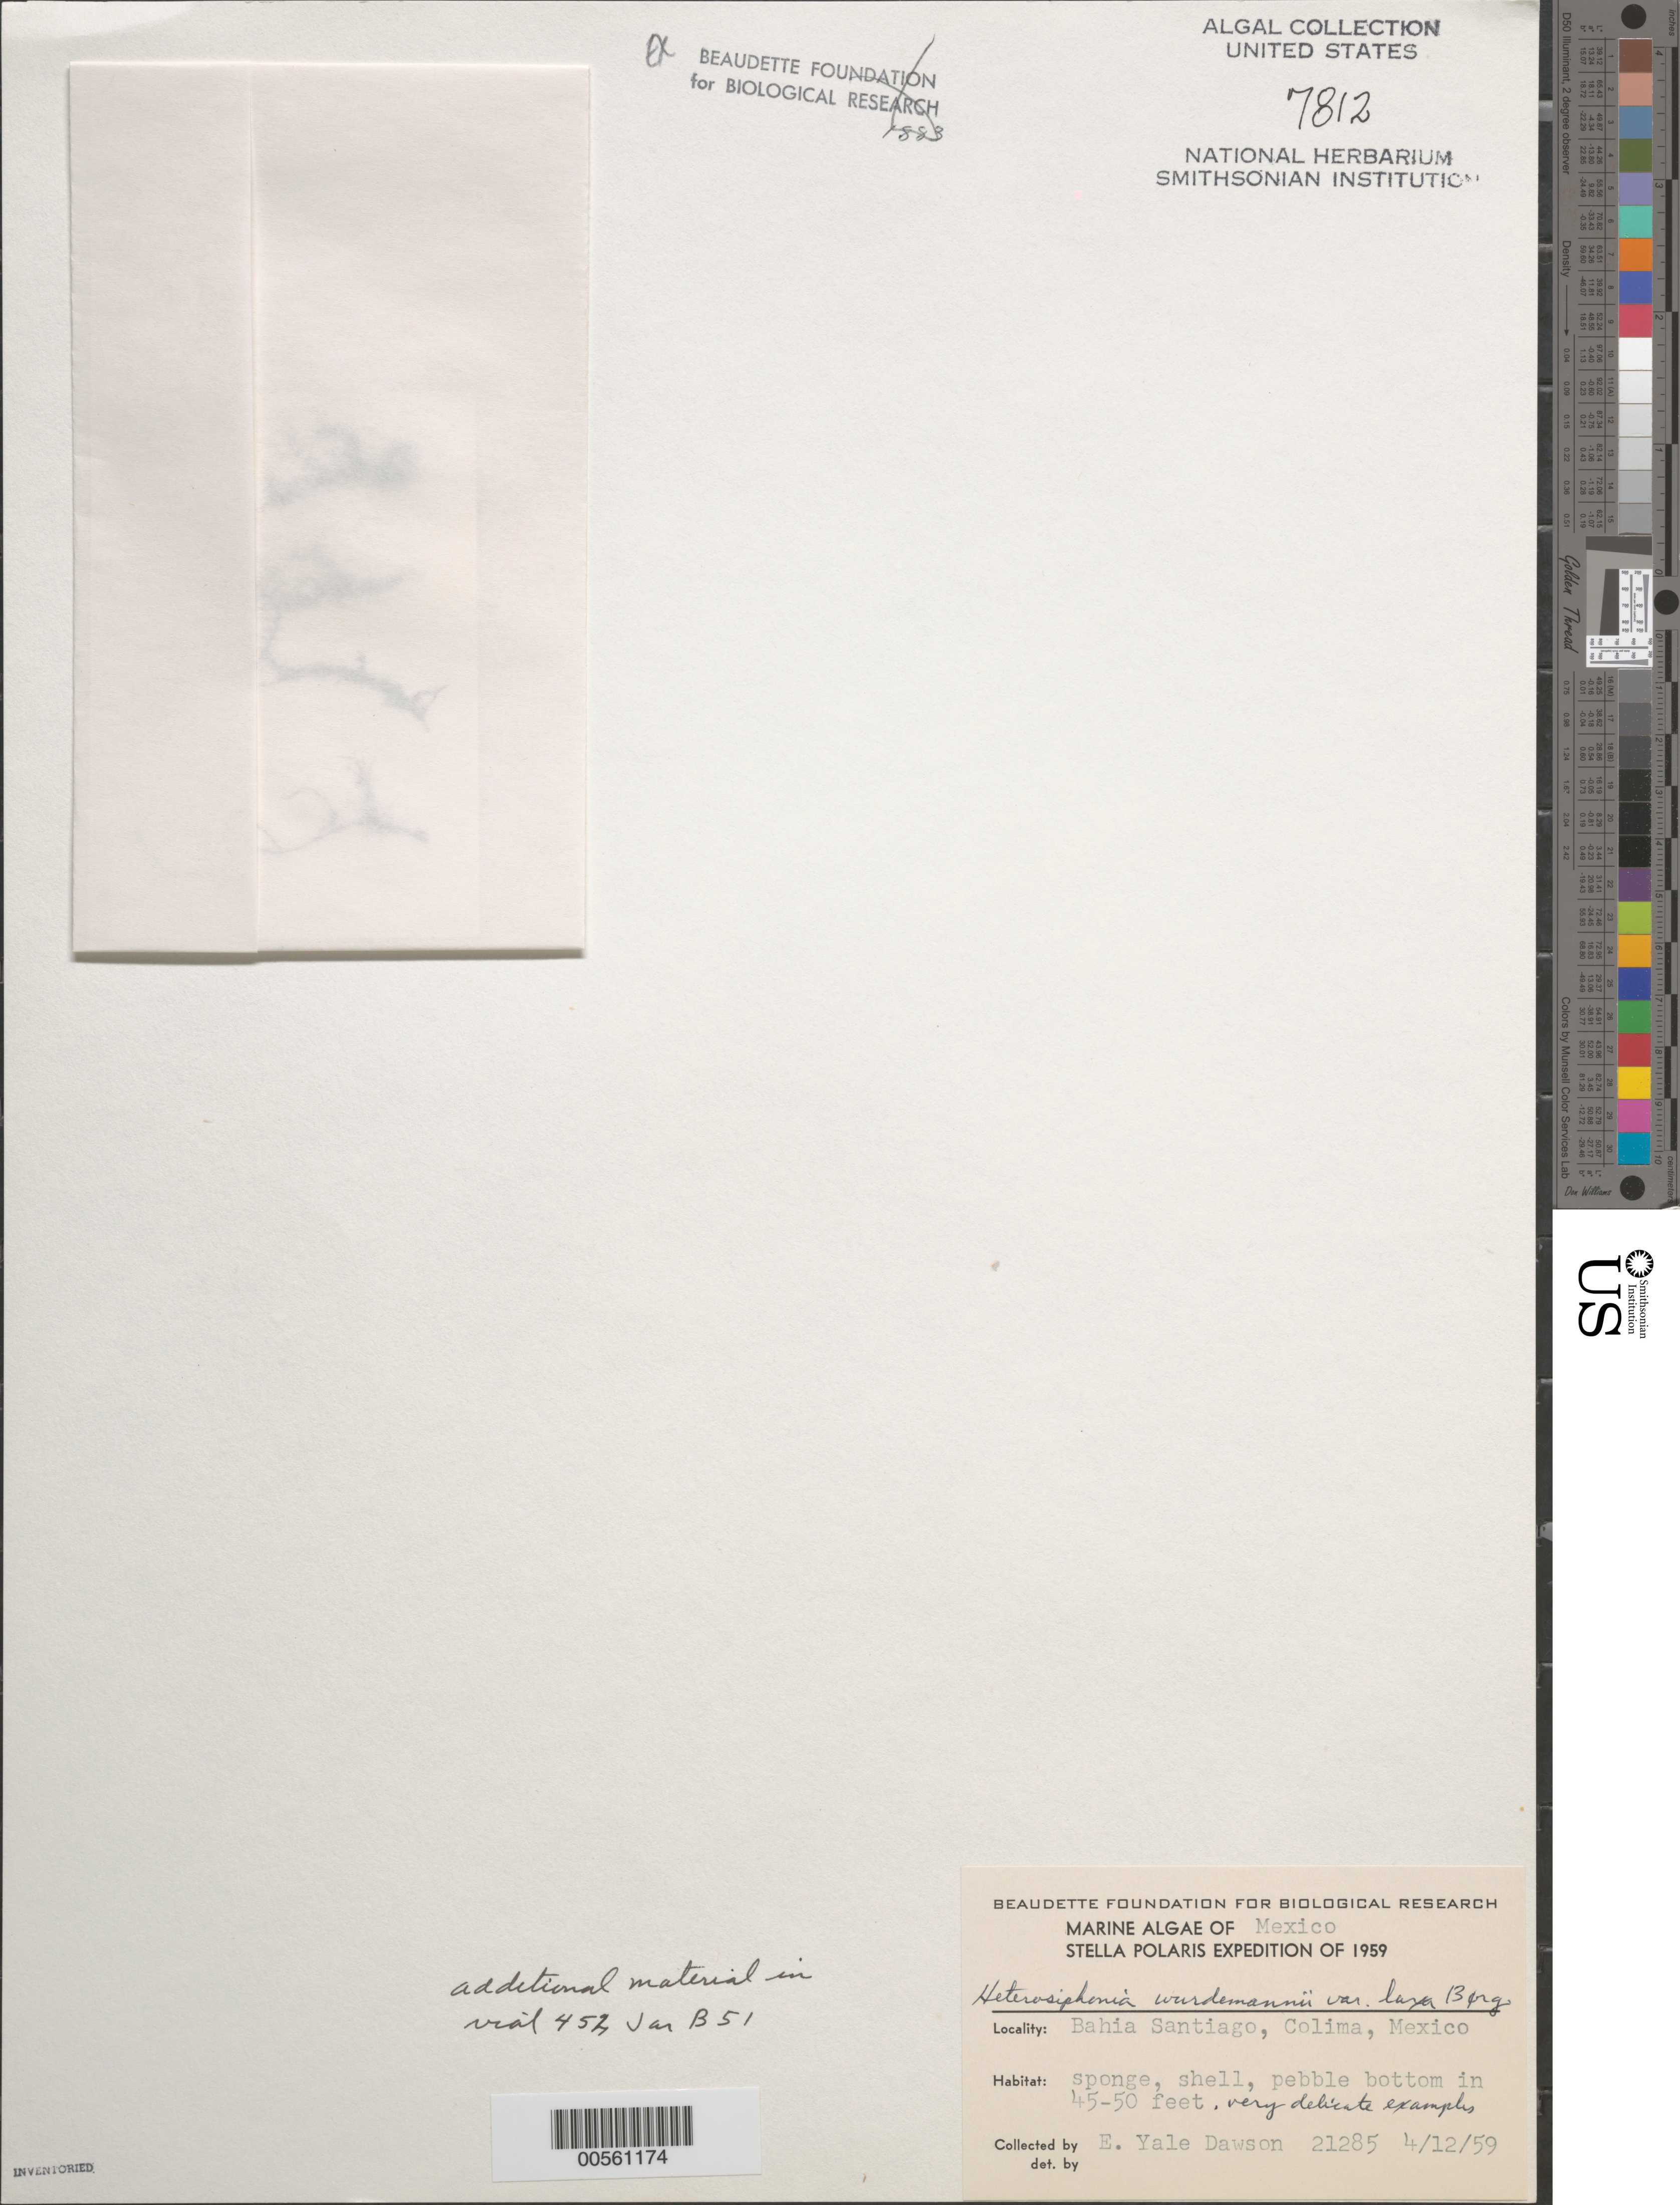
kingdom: Plantae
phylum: Rhodophyta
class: Florideophyceae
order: Ceramiales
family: Dasyaceae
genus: Heterosiphonia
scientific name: Heterosiphonia crispella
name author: (C. Agardh) M.J. Wynne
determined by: Algae name updating Project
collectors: E. Y. Dawson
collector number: EYD 21285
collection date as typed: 12 Apr 1959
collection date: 1959-04-12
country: Mexico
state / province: Colima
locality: Bahia Santiago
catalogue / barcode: US 7812